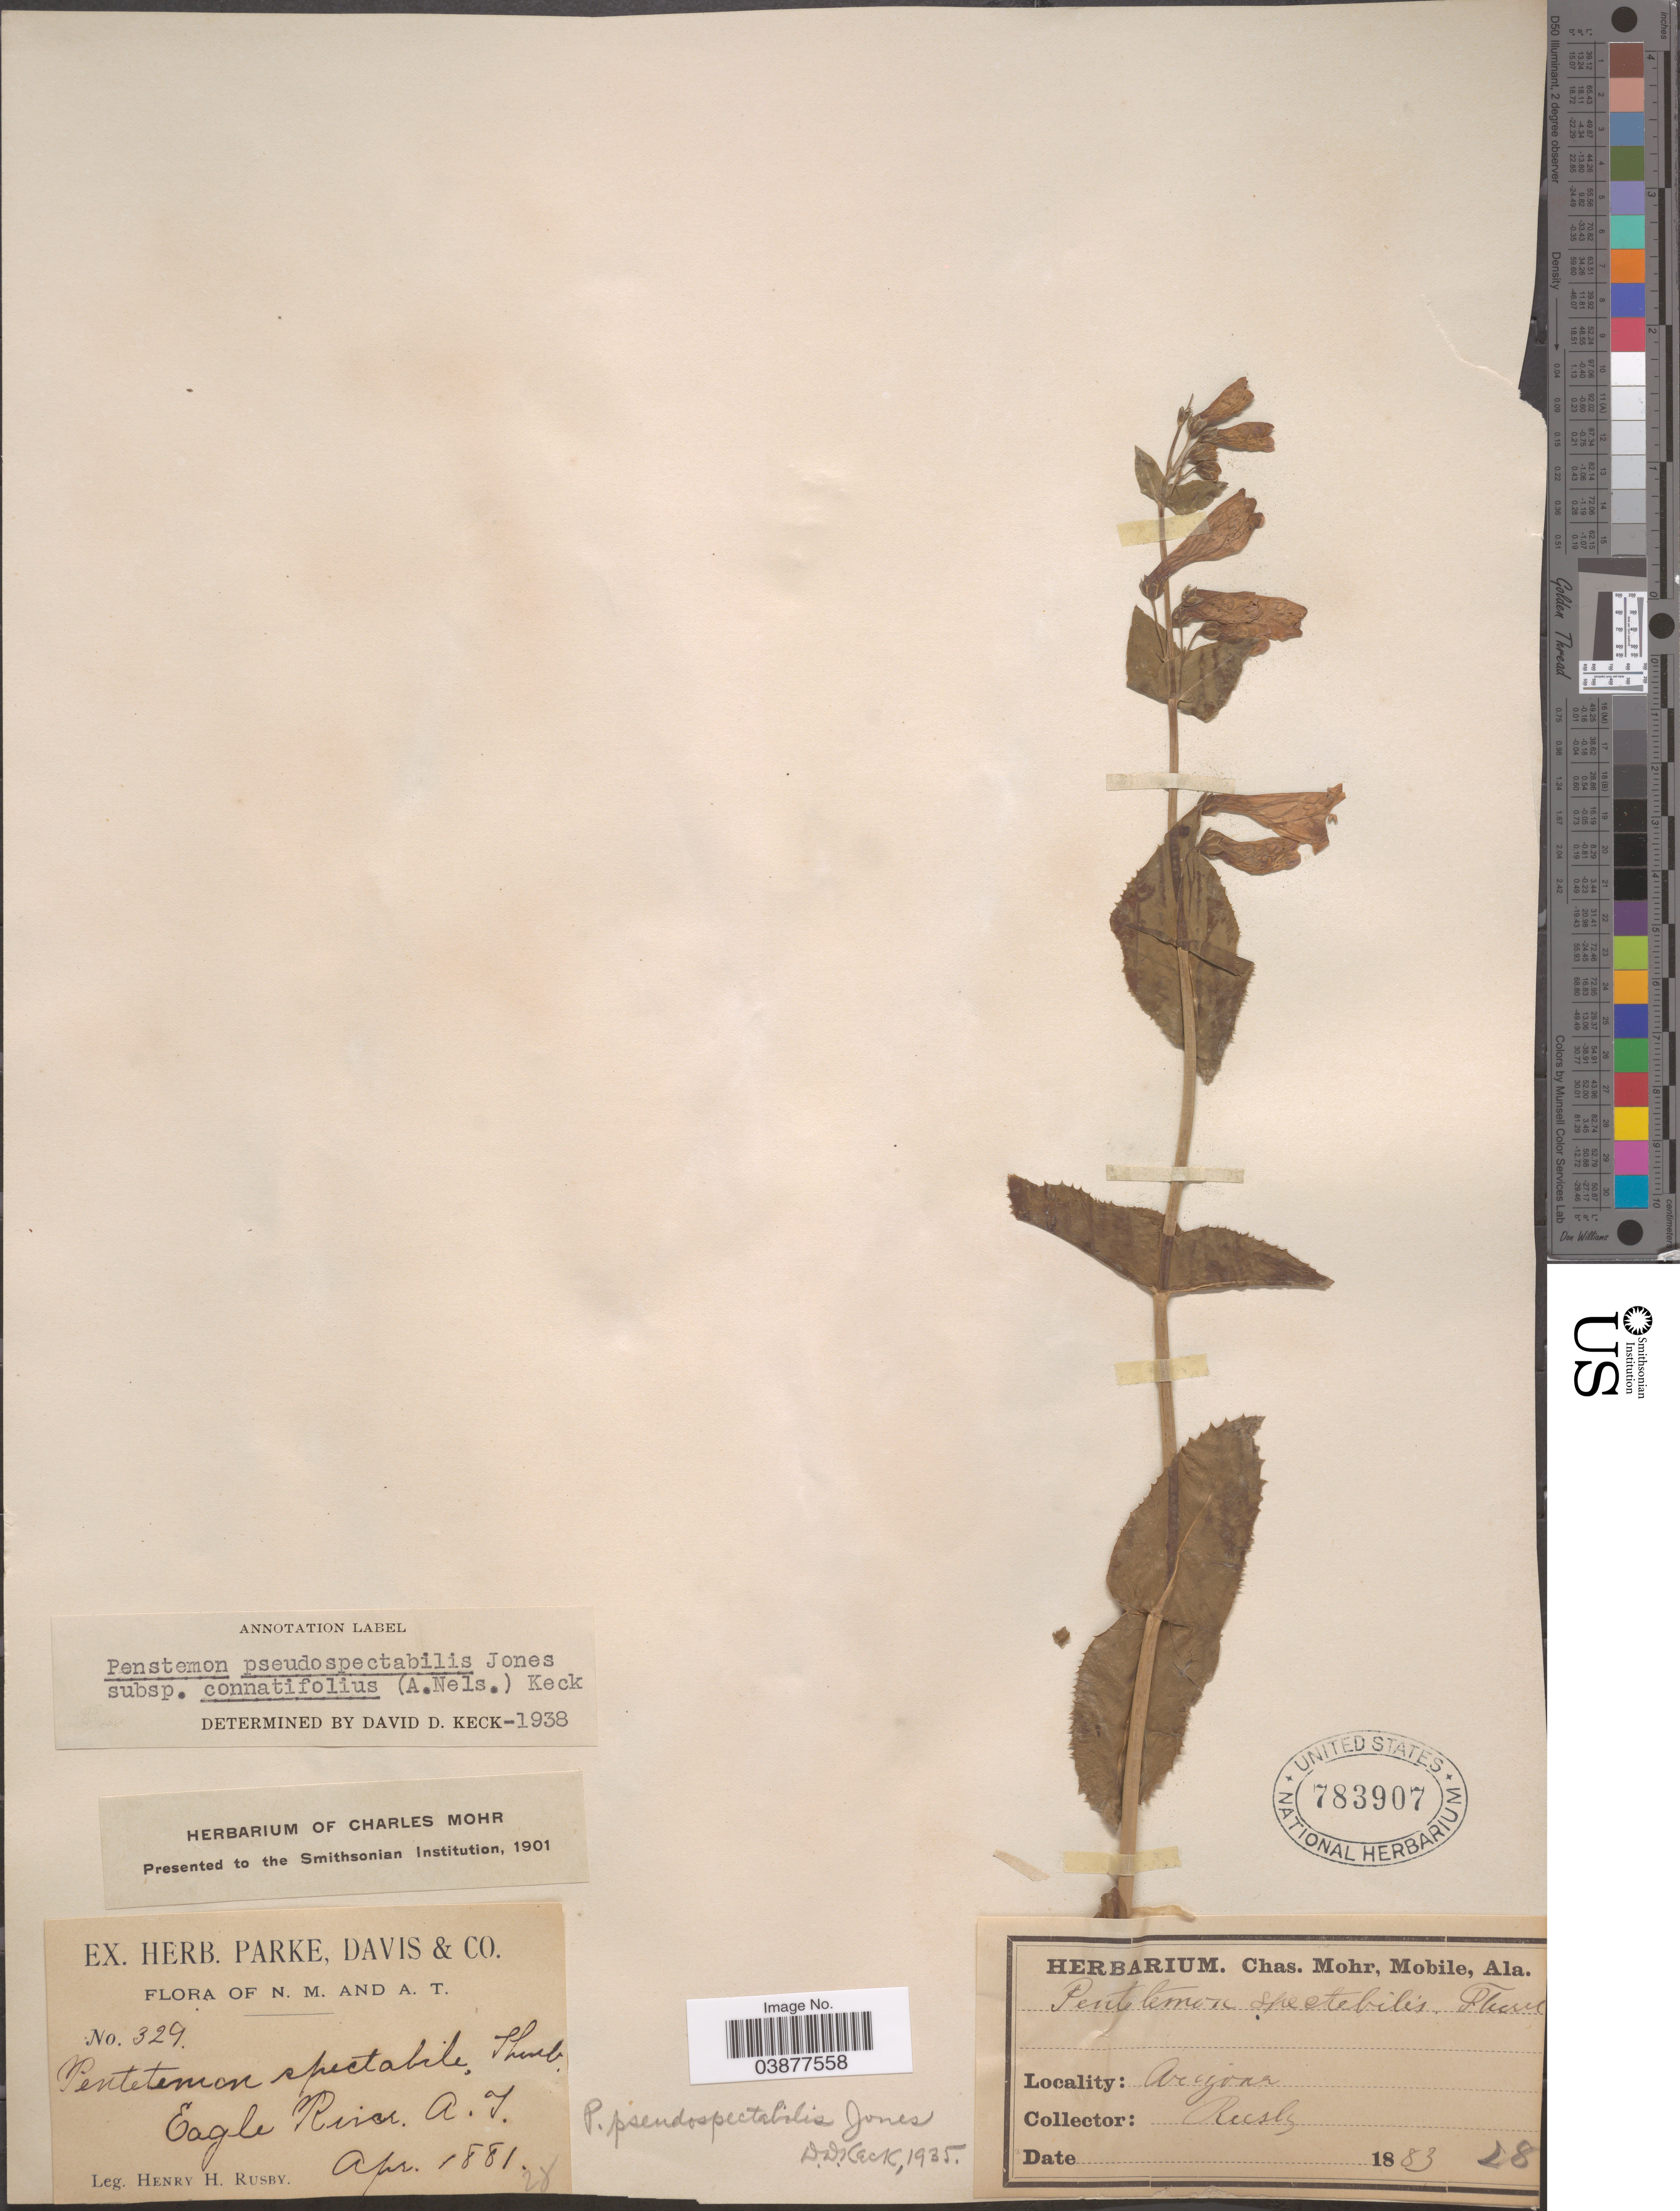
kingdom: Plantae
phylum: Tracheophyta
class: Magnoliopsida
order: Lamiales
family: Plantaginaceae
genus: Penstemon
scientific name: Penstemon pseudospectabilis var. connatifolius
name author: (A. Nelson) D.D. Keck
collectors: H. H. Rusby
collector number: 329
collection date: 1881-04-28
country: United States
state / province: Arizona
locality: Eagle River.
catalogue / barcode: US 783907